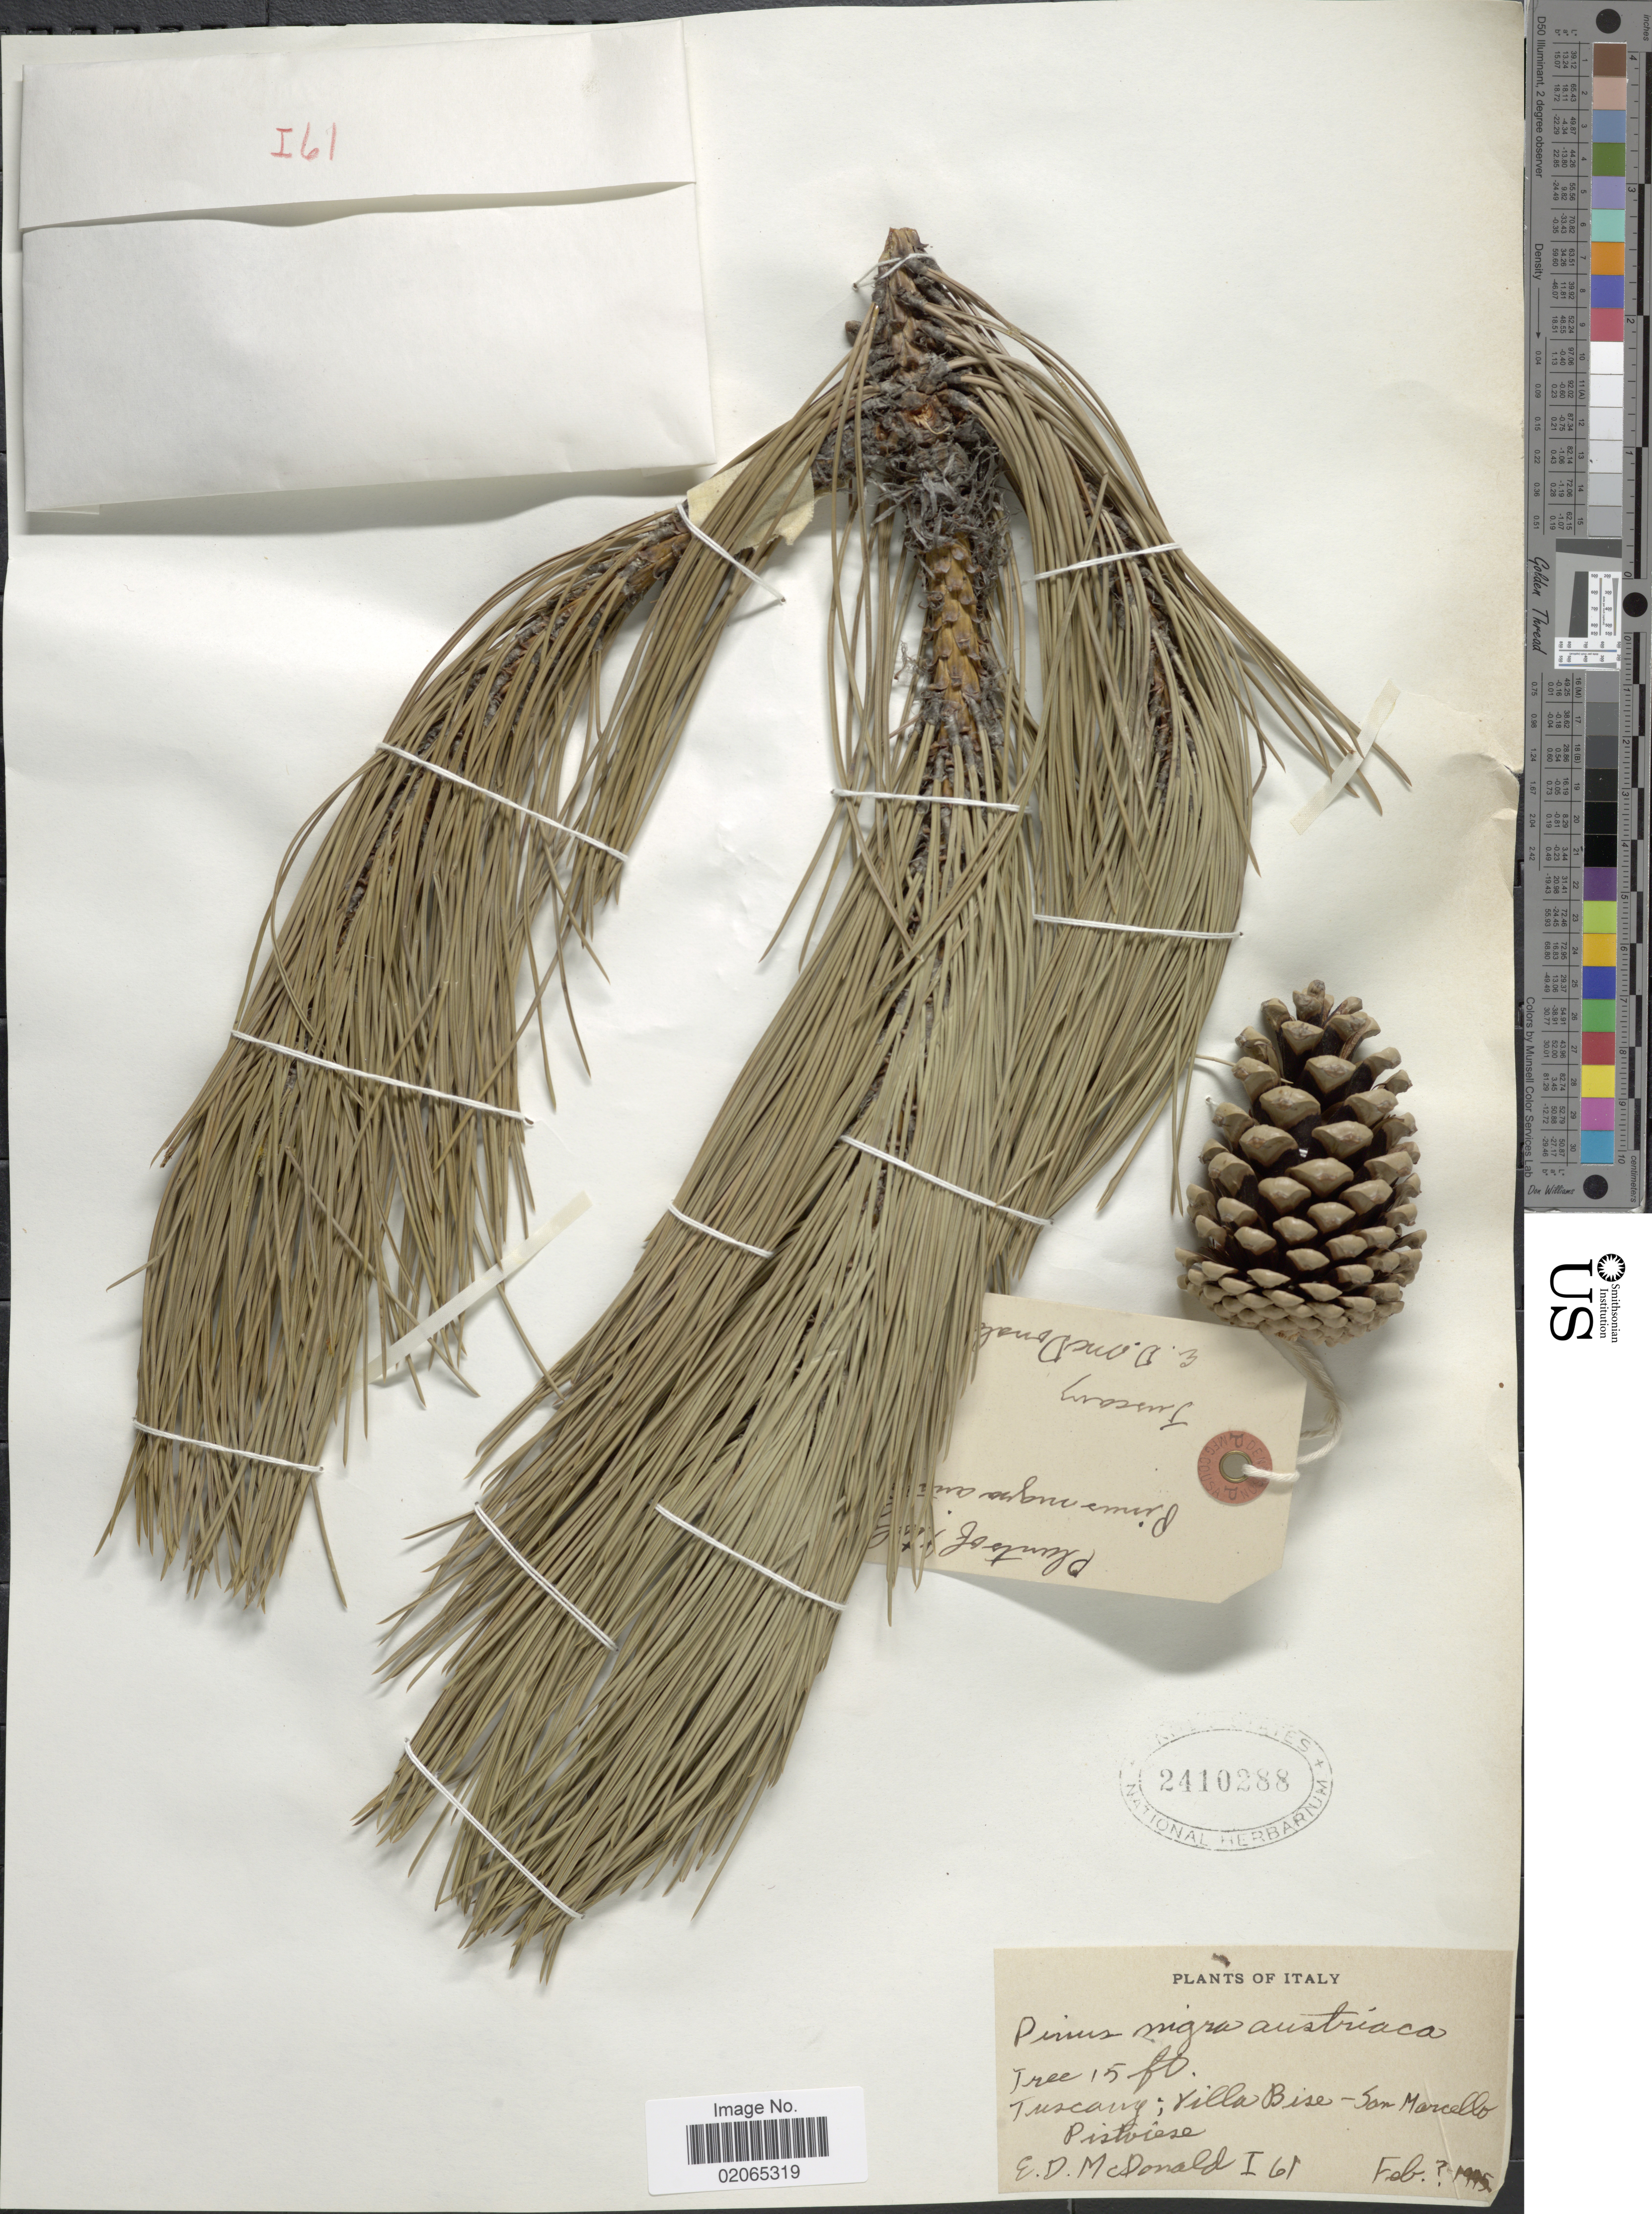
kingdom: Plantae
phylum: Tracheophyta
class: Pinopsida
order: Pinales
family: Pinaceae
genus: Pinus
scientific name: Pinus nigra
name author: Arnold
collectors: E. D. McDonald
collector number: I61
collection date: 1945-02-03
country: Italy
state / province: Tuscany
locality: Tuscany; Villa Bice - San Marcello Pistoiese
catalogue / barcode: US 2410288